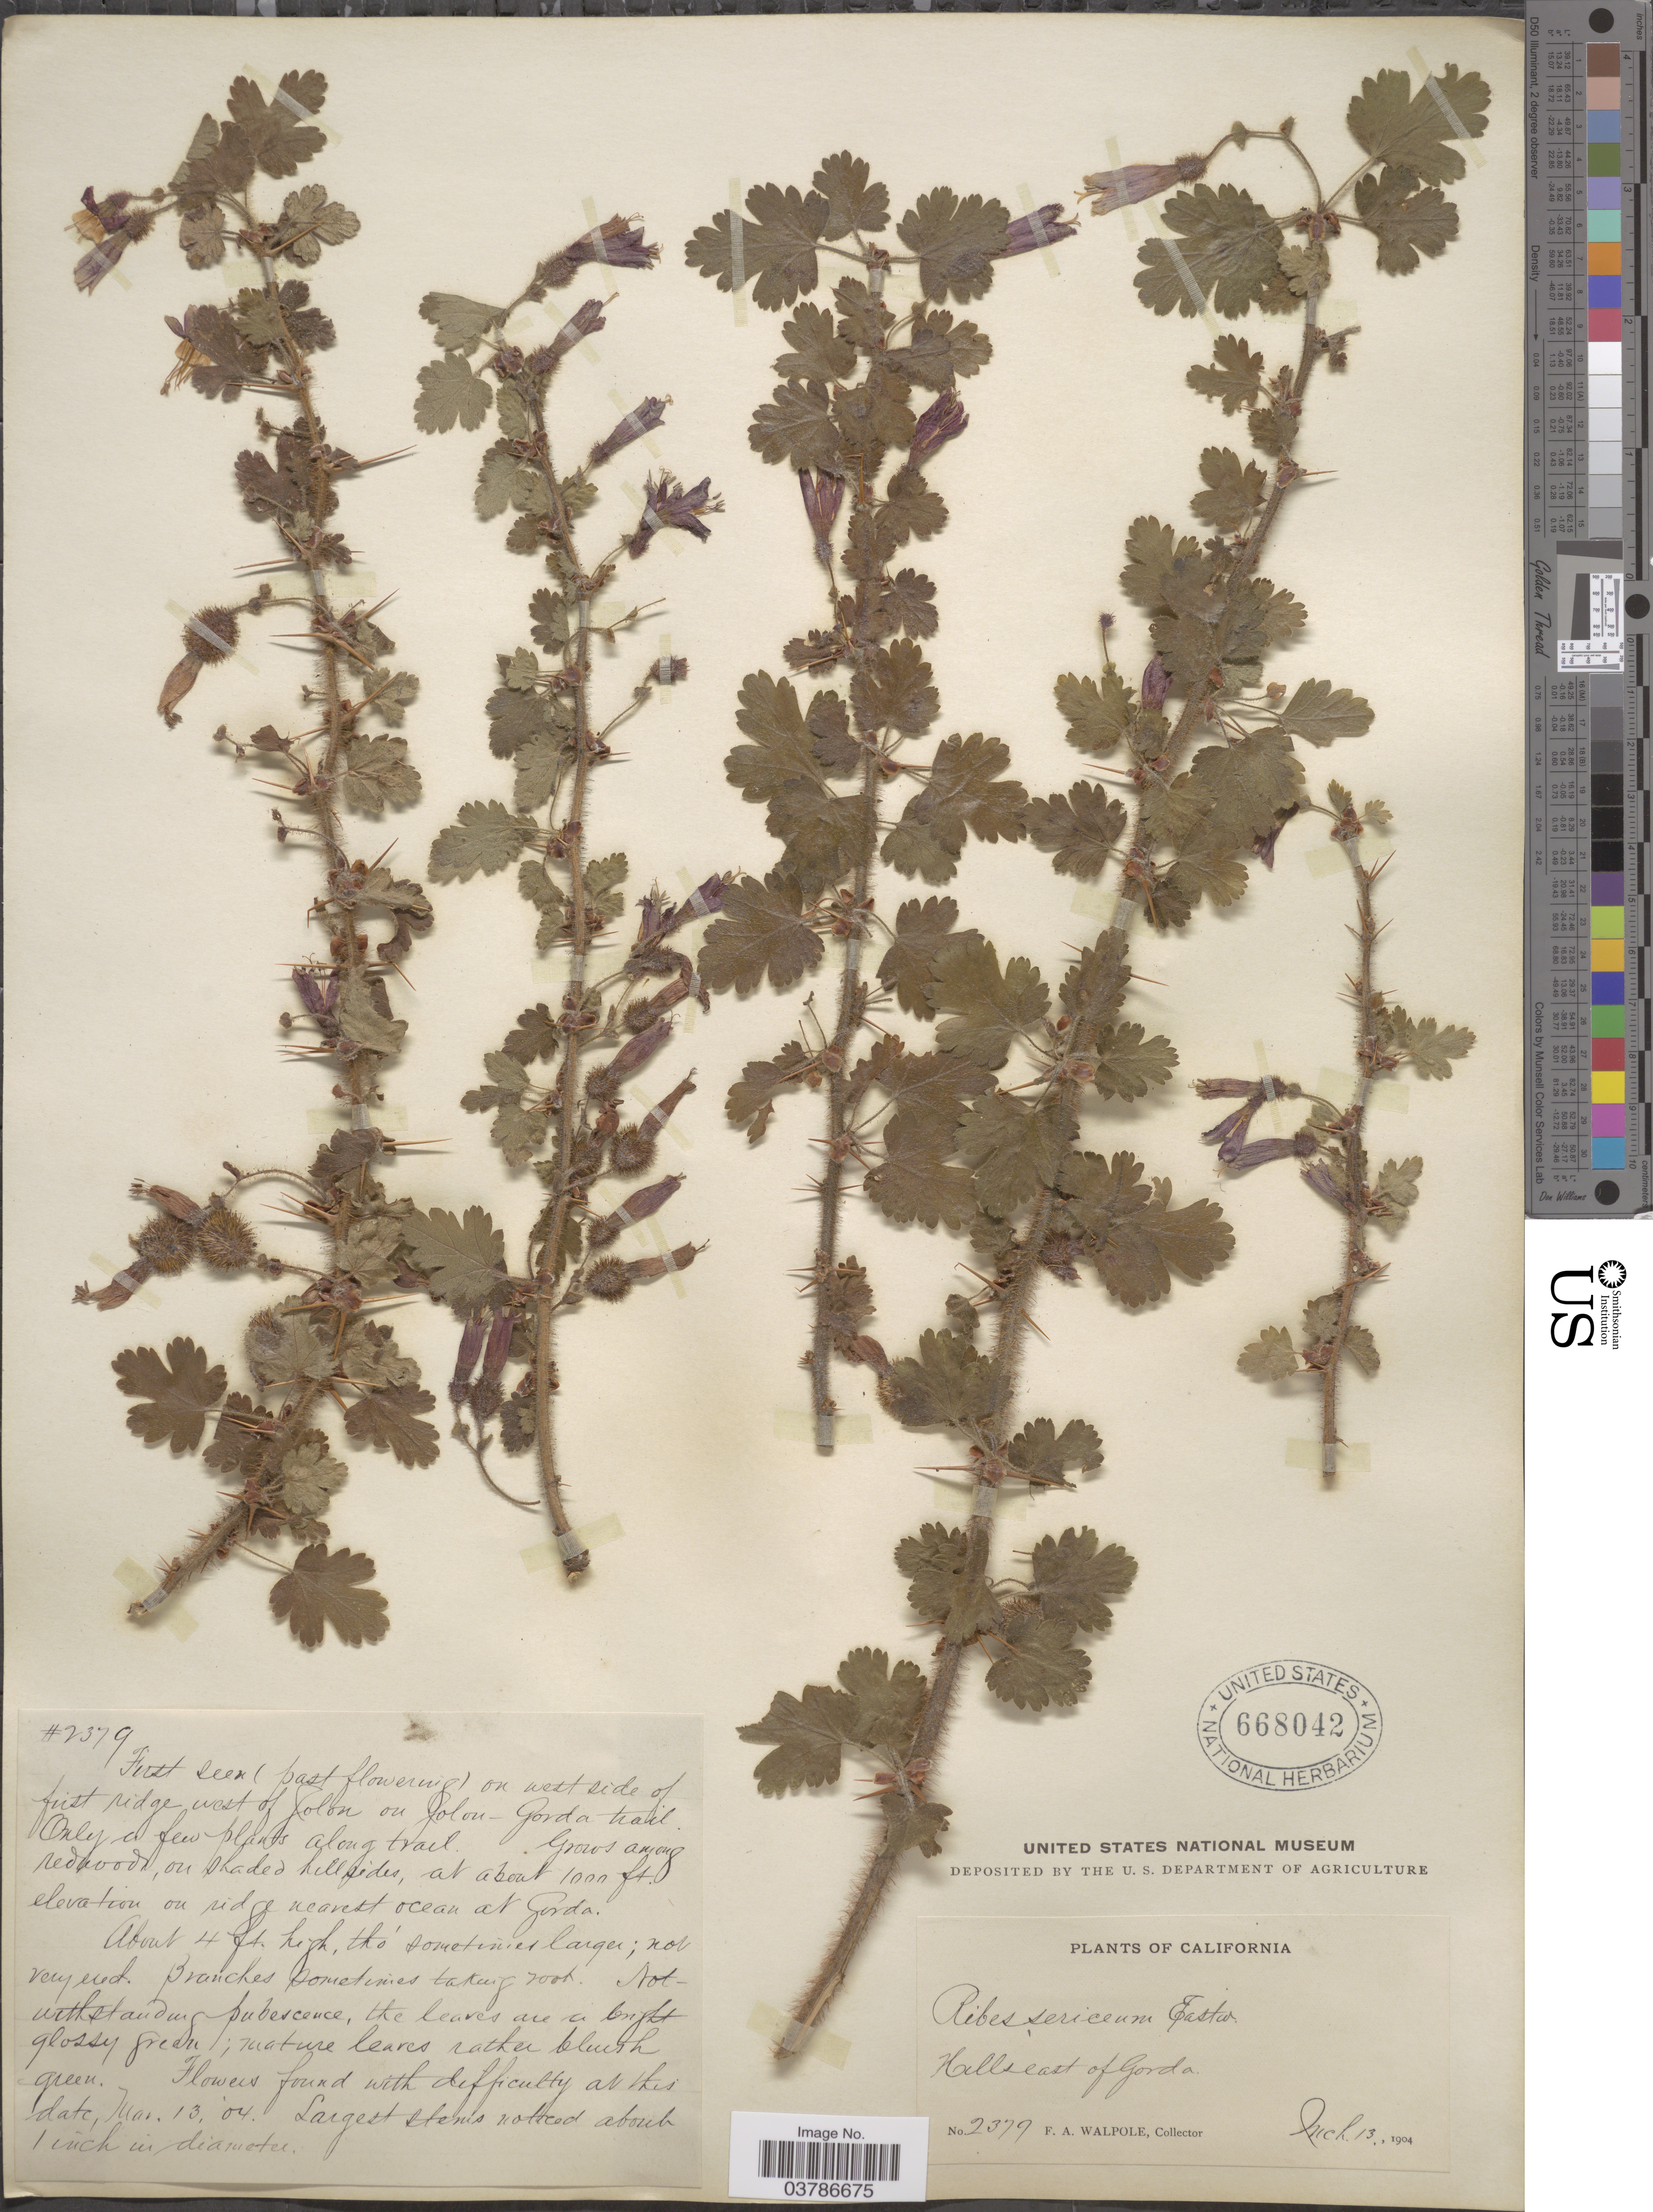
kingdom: Plantae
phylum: Tracheophyta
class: Magnoliopsida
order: Saxifragales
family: Grossulariaceae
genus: Ribes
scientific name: Ribes sericeum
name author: Eastw.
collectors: F. Walpole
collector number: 2379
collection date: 1904-03-13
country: United States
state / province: California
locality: Hills east of Gorda.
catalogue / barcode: US 668042